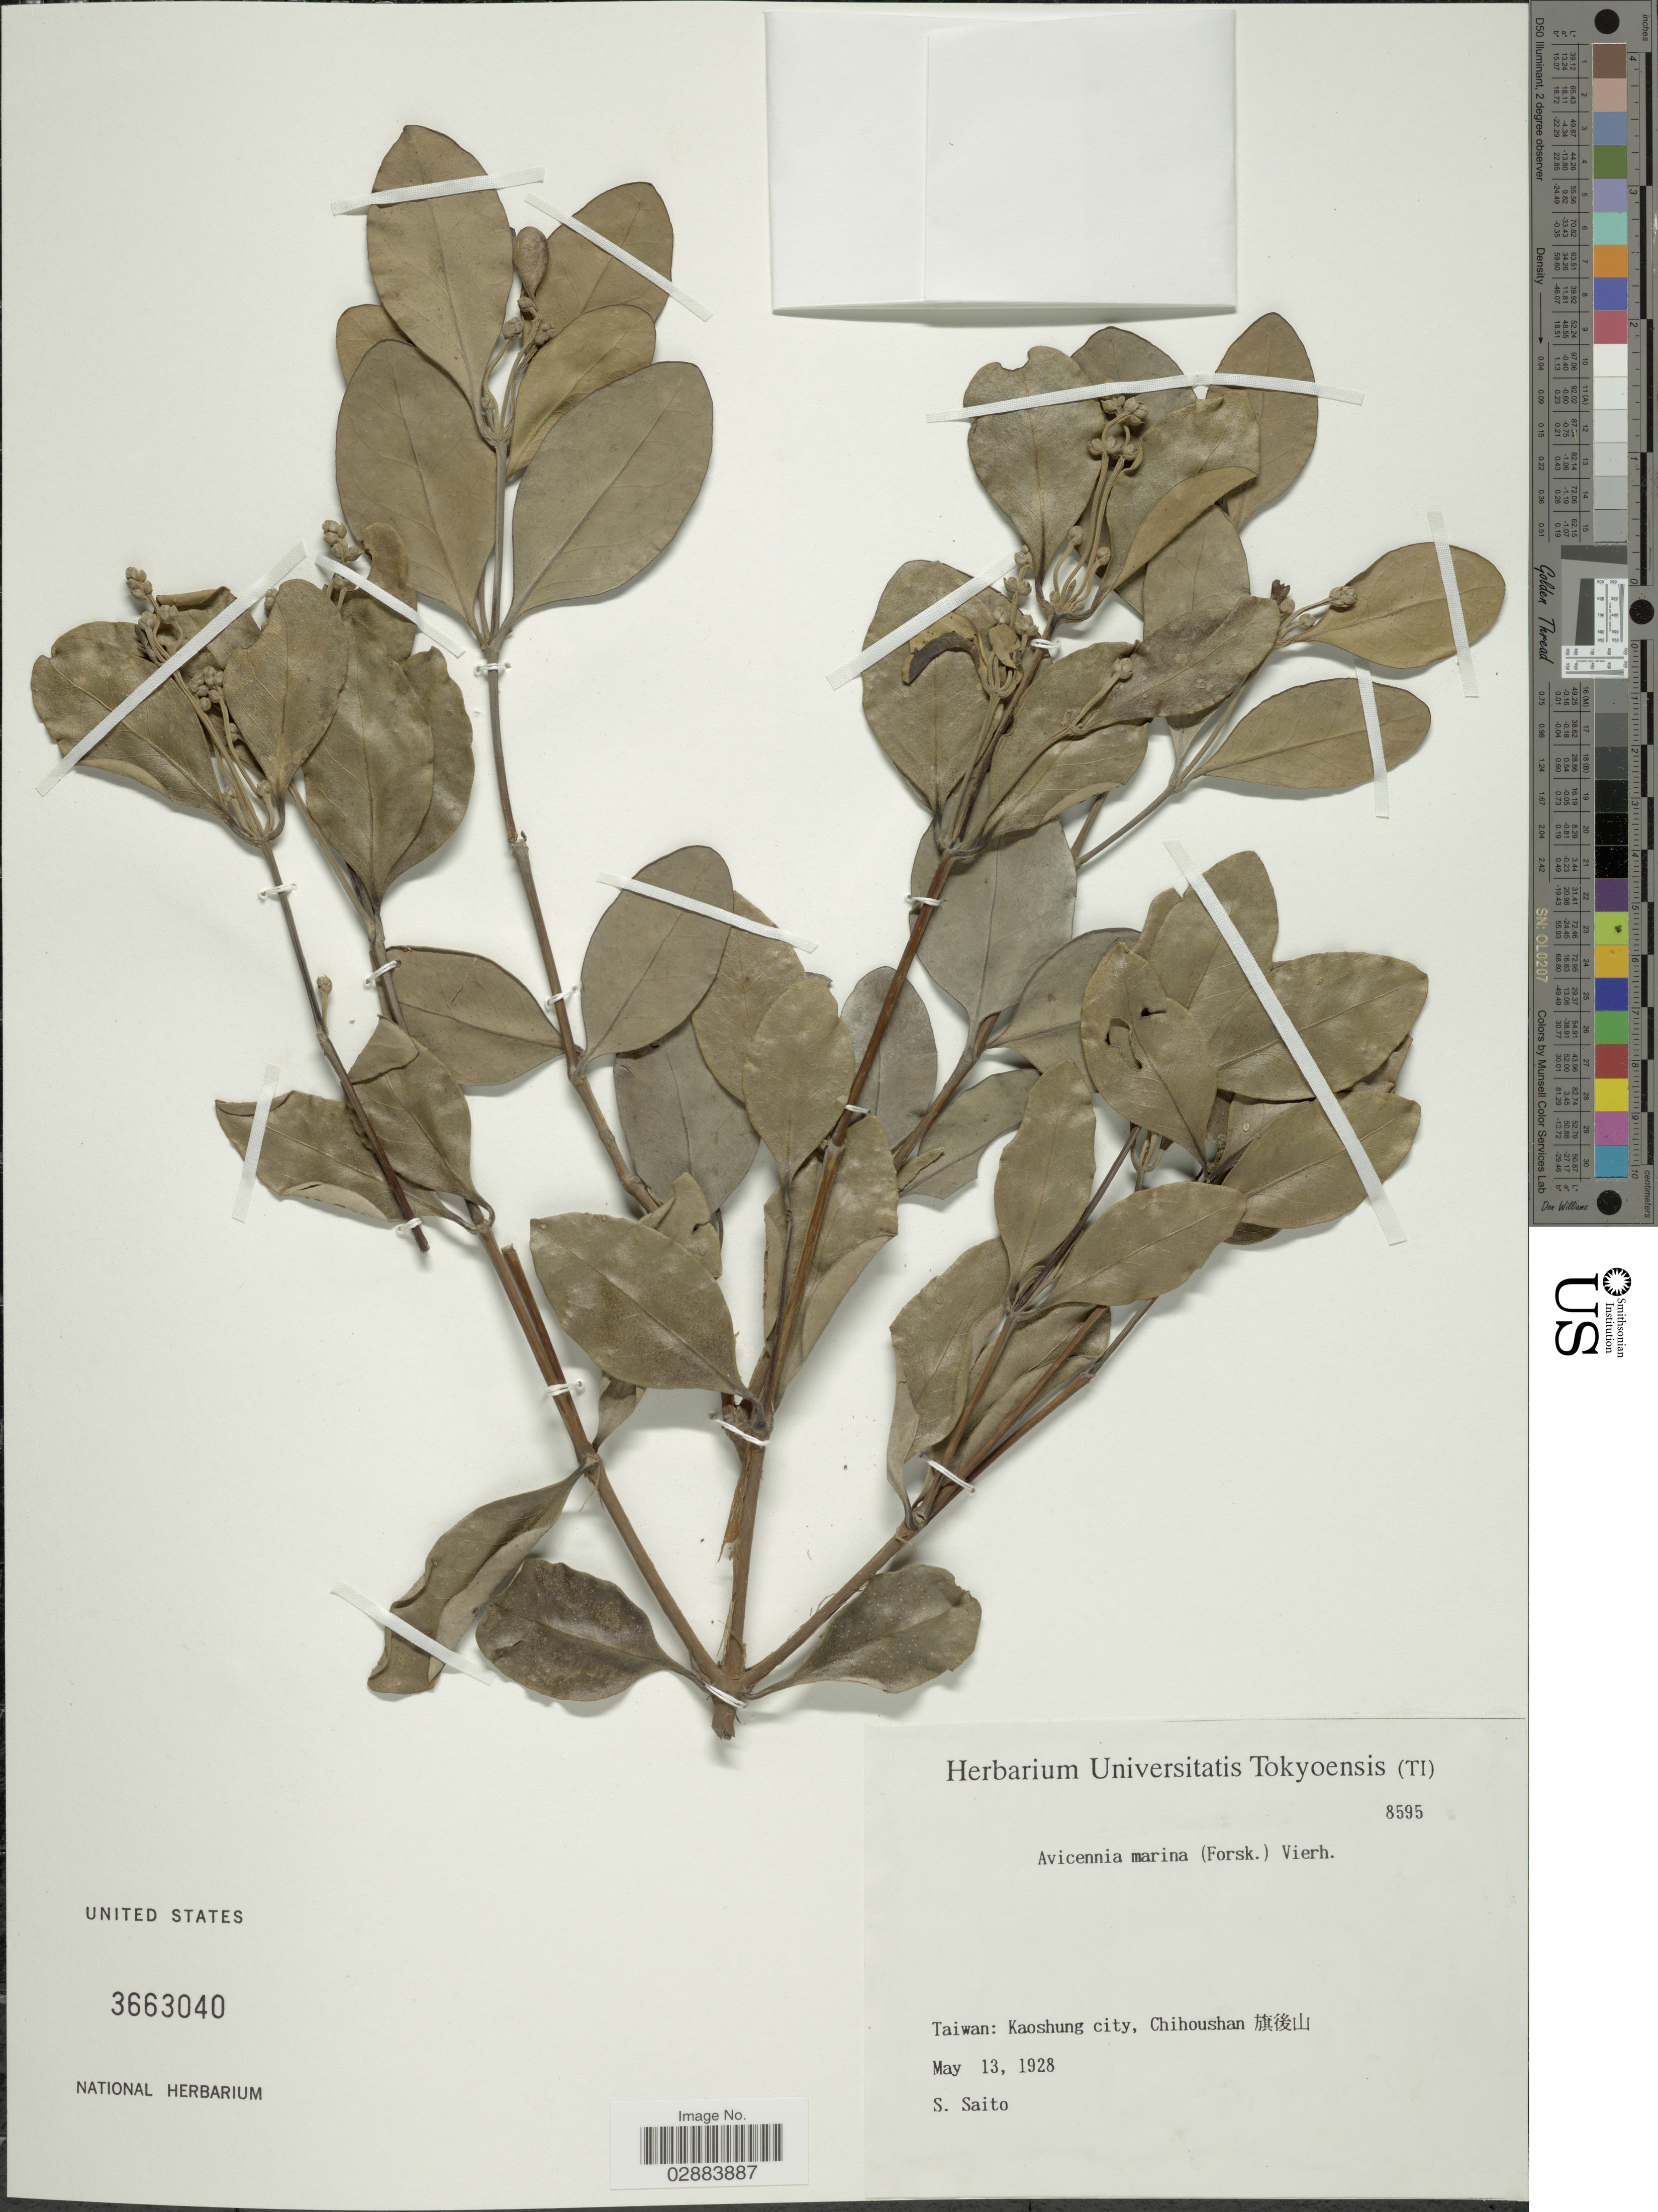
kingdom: Plantae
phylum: Tracheophyta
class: Magnoliopsida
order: Lamiales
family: Acanthaceae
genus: Avicennia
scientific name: Avicennia marina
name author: (Forssk.) Vierh.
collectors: S. Saito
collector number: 8595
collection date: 1928-05-13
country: Taiwan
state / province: Kaohsiung City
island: Taiwan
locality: Kaoshung city, Chihoushan.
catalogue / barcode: US 3663040